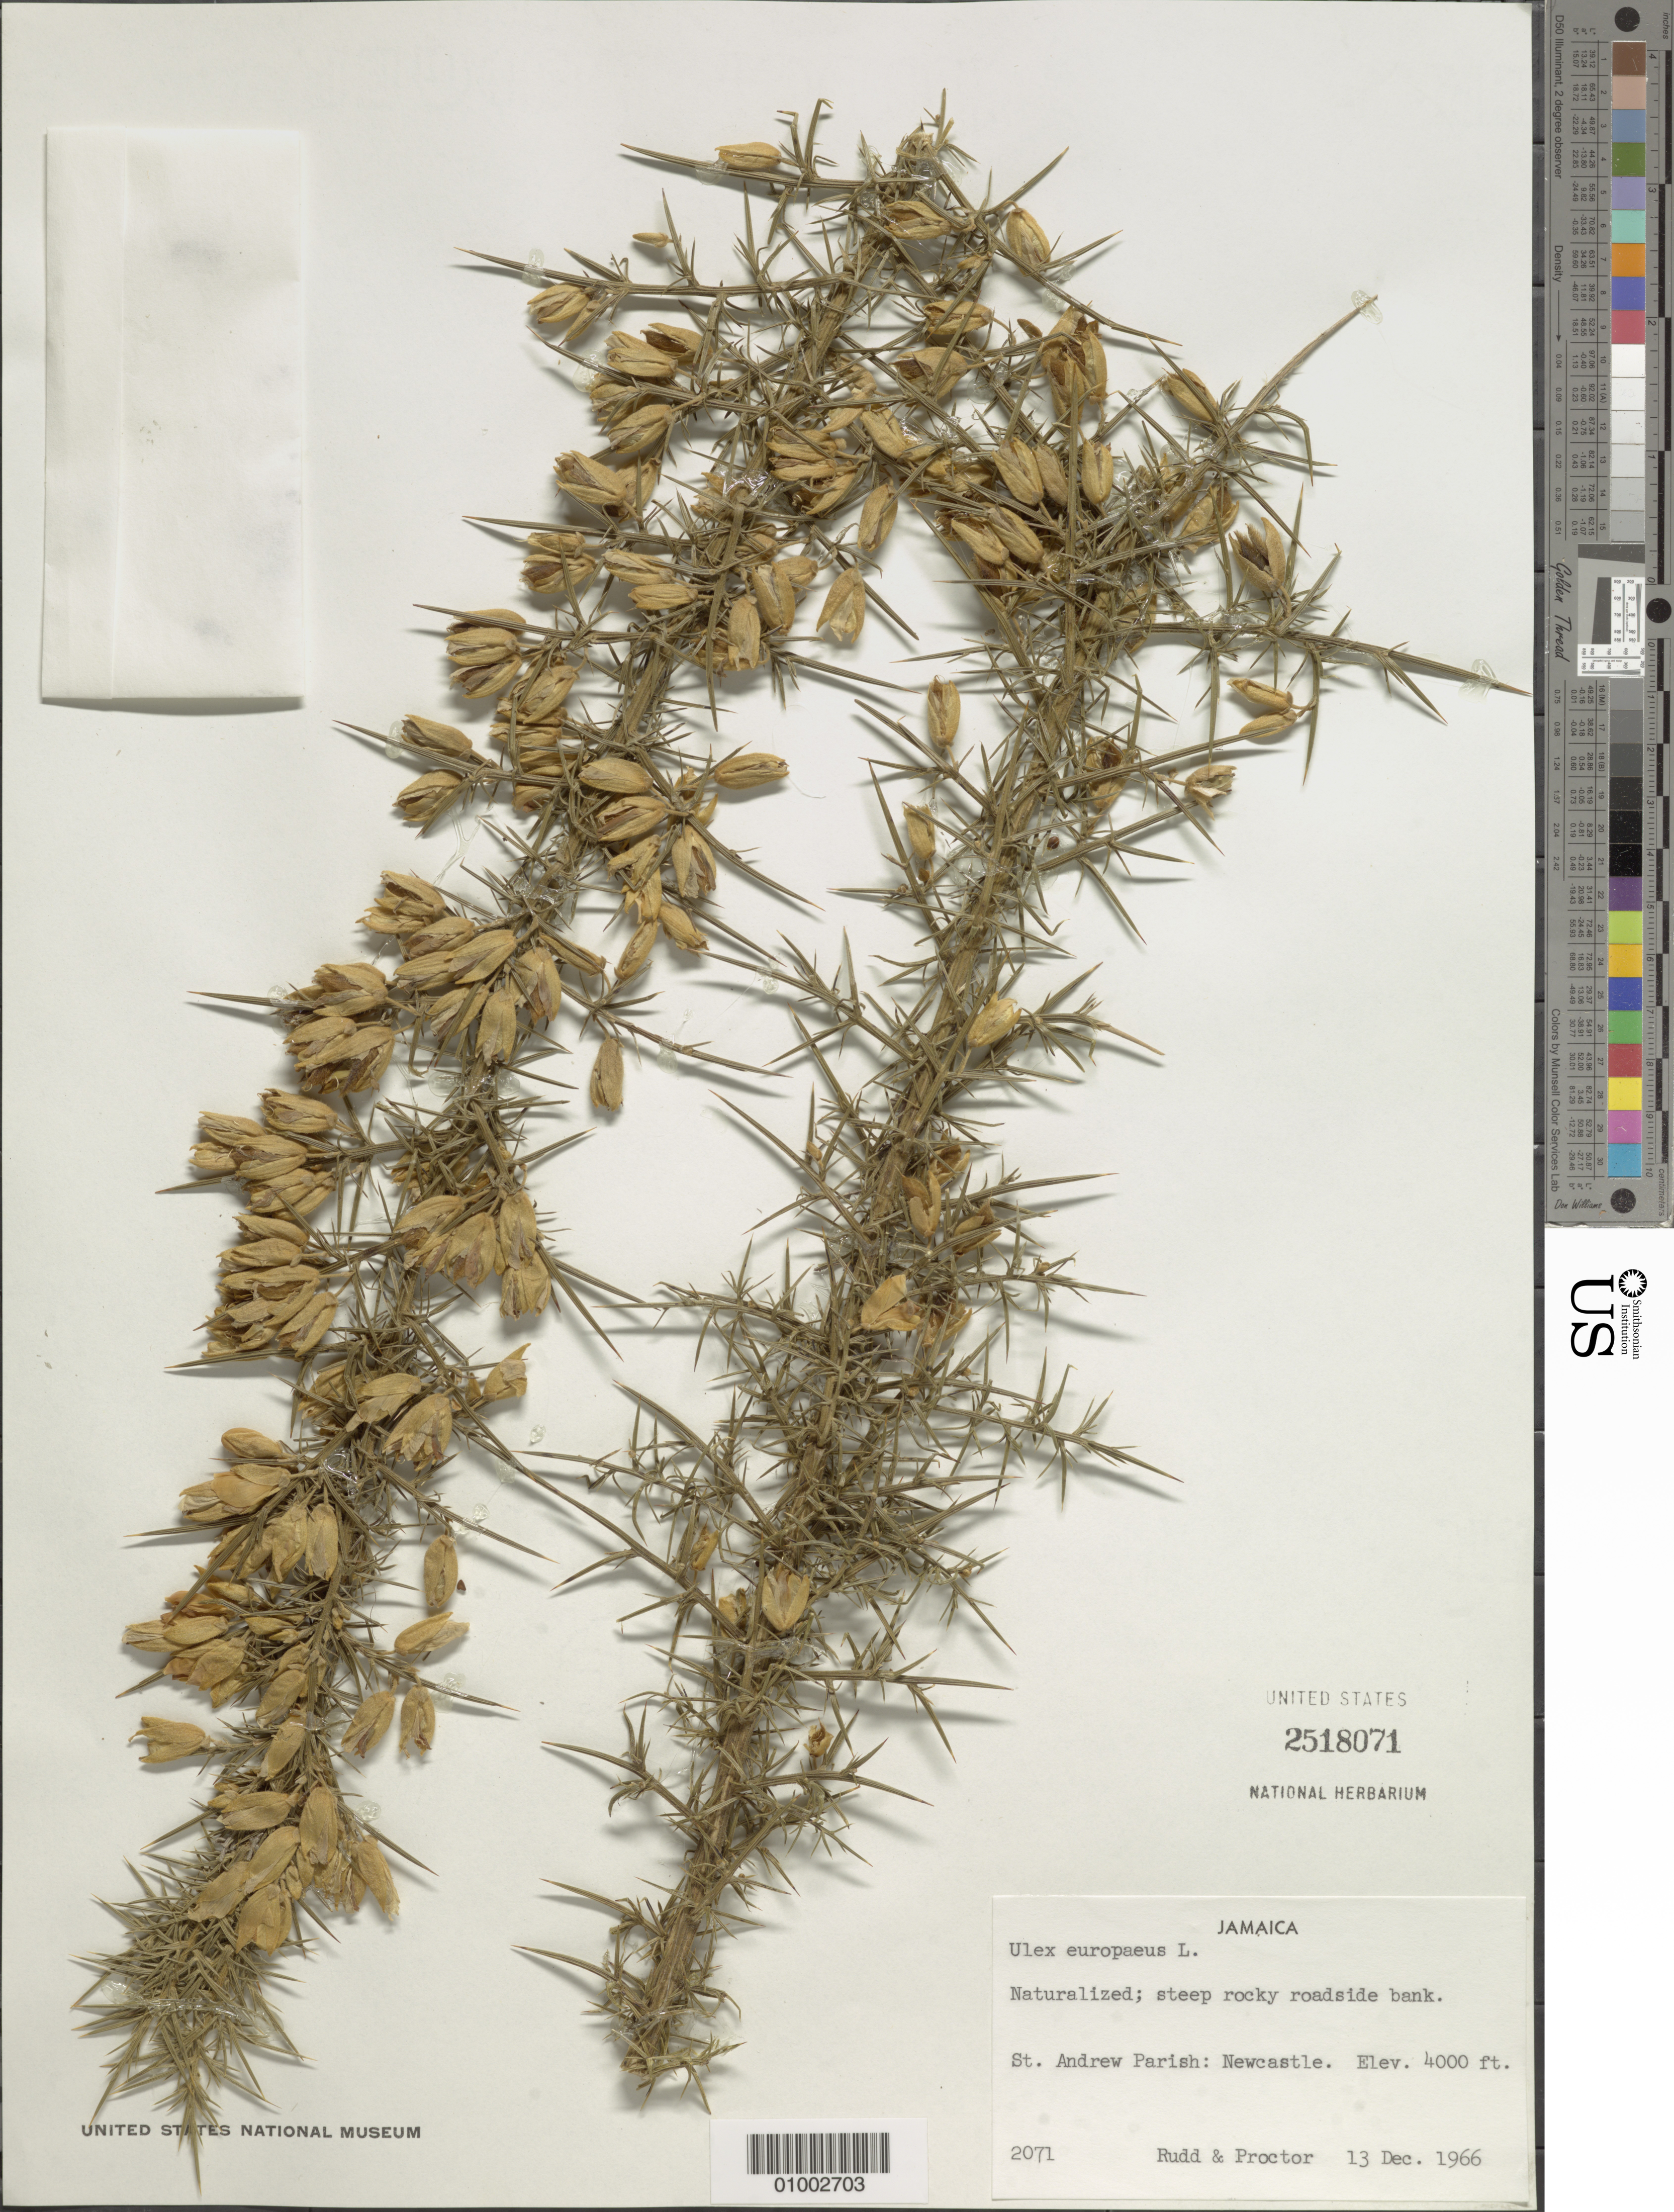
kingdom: Plantae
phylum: Tracheophyta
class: Magnoliopsida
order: Fabales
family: Fabaceae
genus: Ulex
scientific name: Ulex sp.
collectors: V. E. Rudd & G. R. Proctor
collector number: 2071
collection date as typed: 13 Dec 1966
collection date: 1966-12-13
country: Jamaica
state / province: Saint Andrew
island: Jamaica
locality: Naturalized; steep rocky roadside bank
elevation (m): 1219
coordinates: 0 N, 0 E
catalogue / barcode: US 2518071